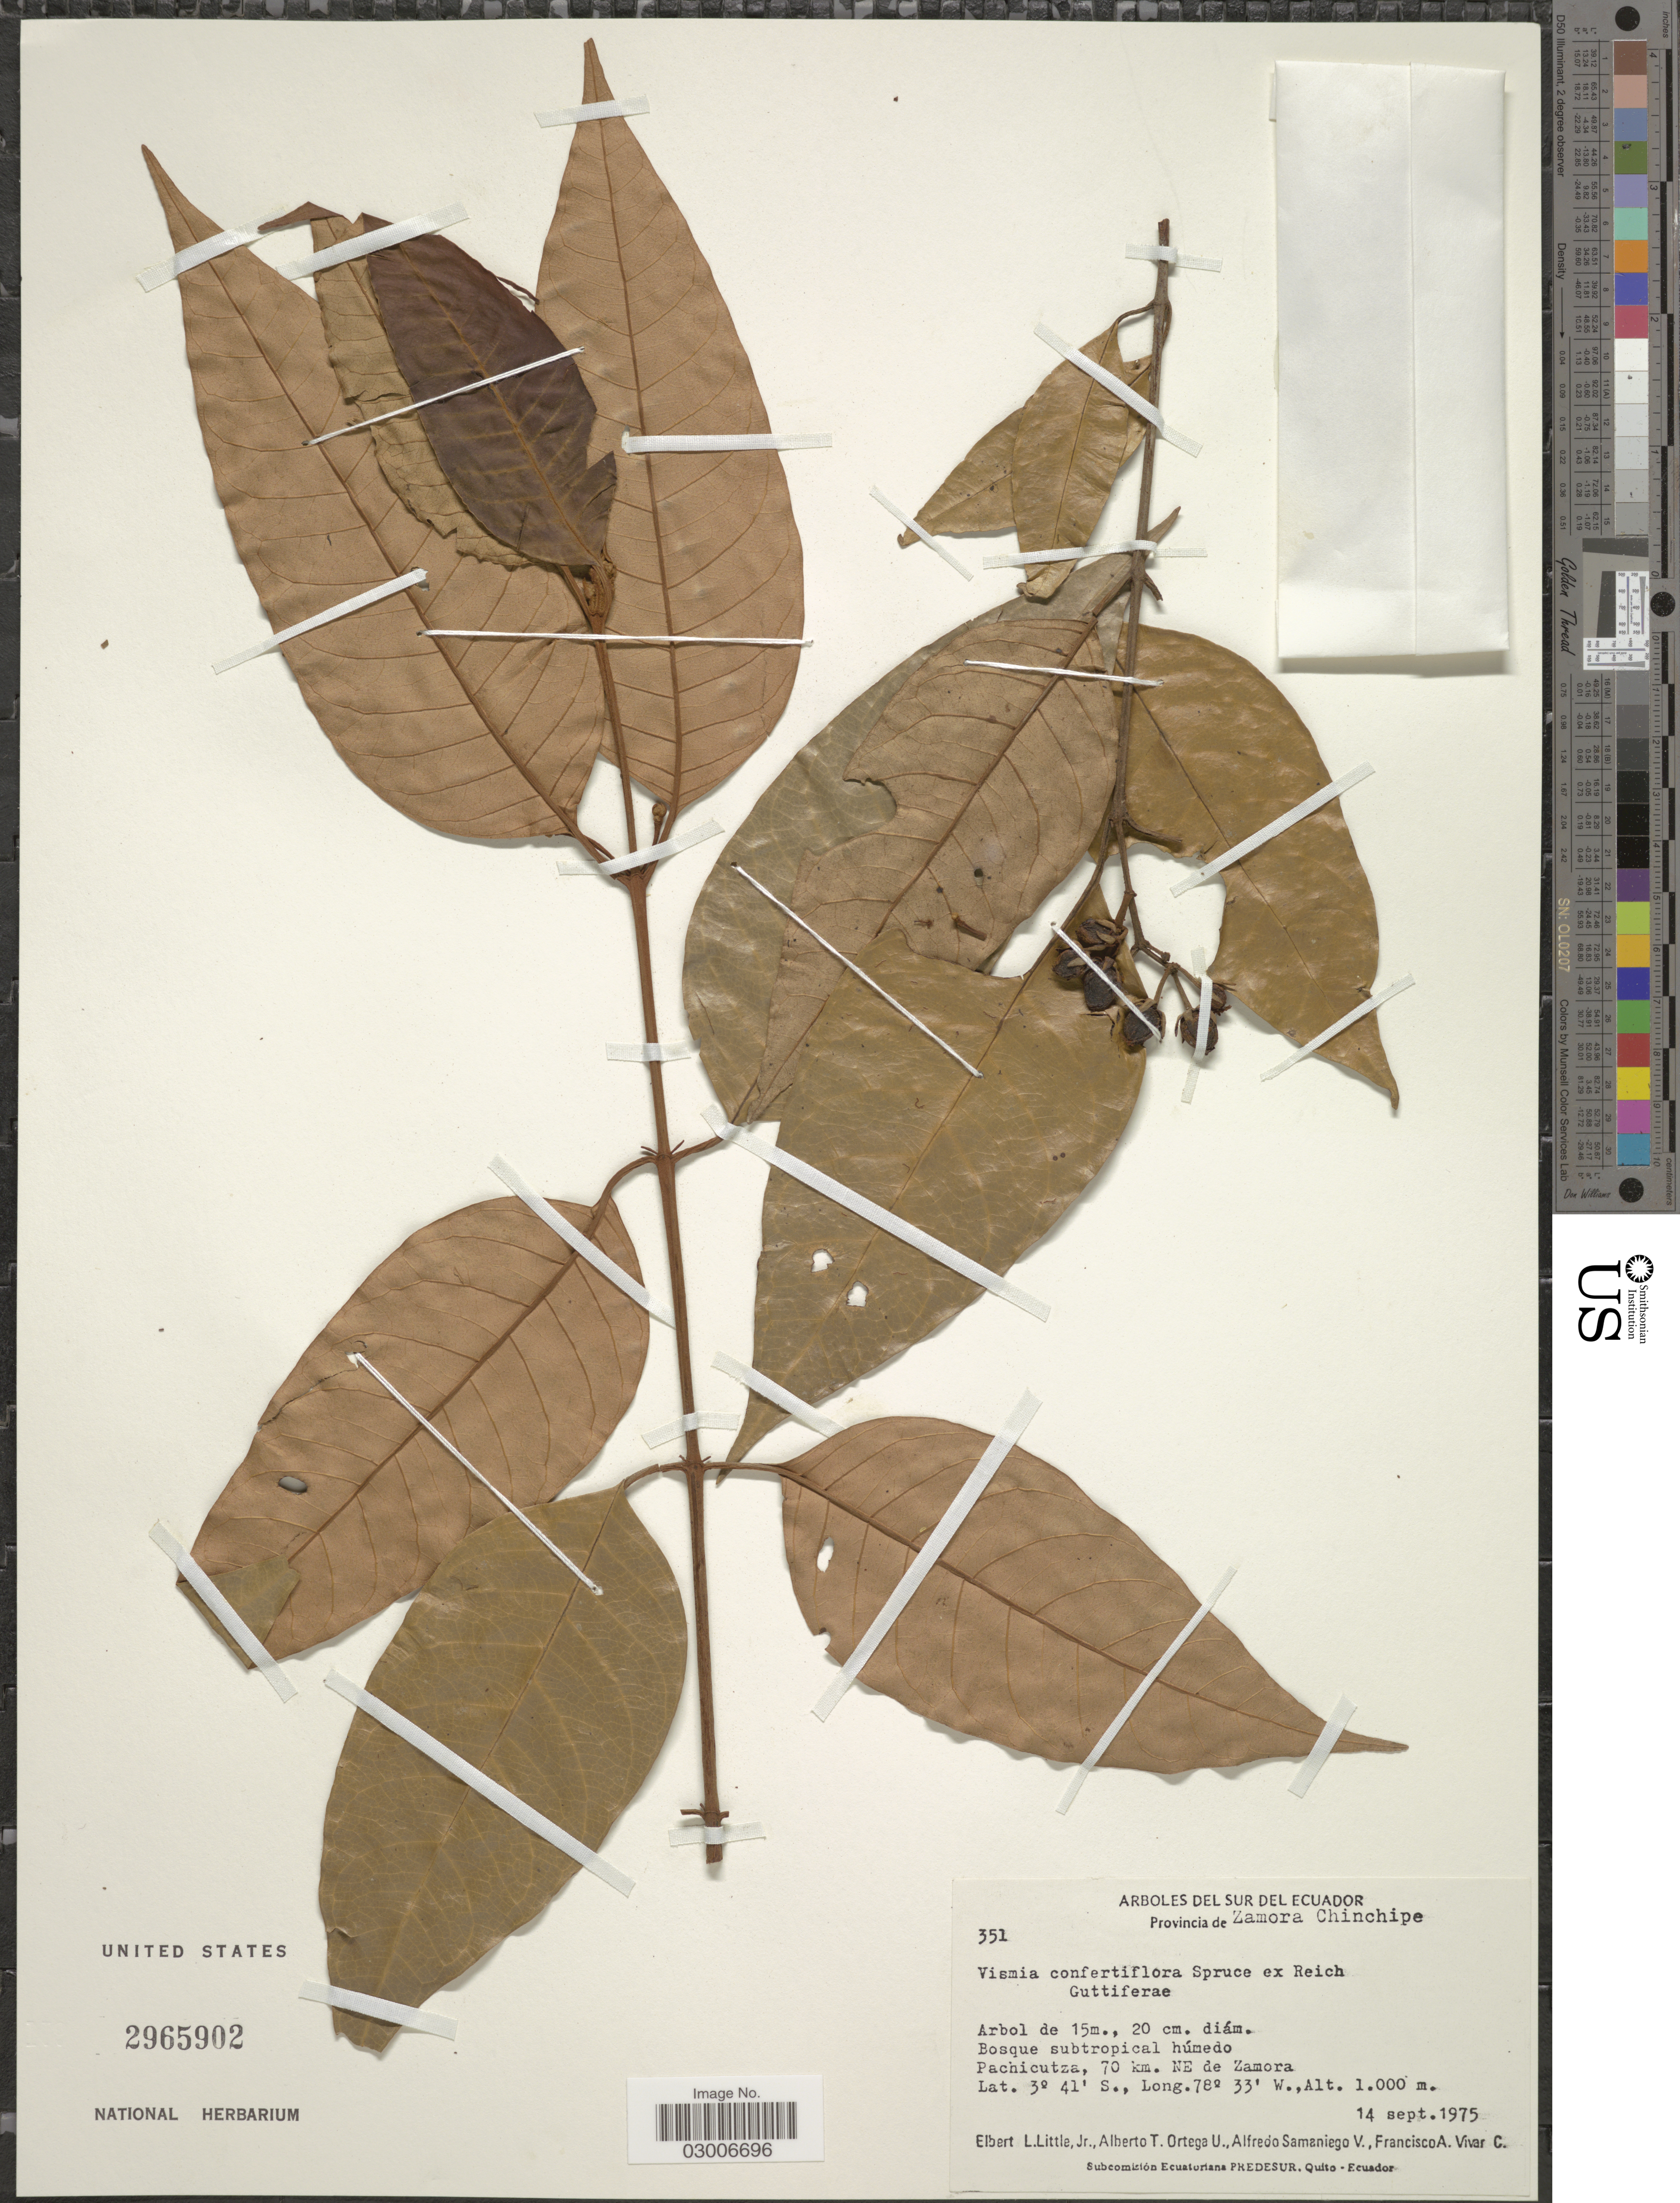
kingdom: Plantae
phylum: Tracheophyta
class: Magnoliopsida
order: Malpighiales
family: Hypericaceae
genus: Vismia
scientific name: Vismia confertiflora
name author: Spruce ex Reichardt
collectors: E. L. Little, A. T. Ortega U., A. V. Samaniego & F. A. Vivar C.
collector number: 351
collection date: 1975-09-14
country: Ecuador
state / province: Zamora-Chinchipe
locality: Pachicutza, 70 km. NE de Zamora. Sur del Ecuador.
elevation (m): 1000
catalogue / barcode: US 2965902